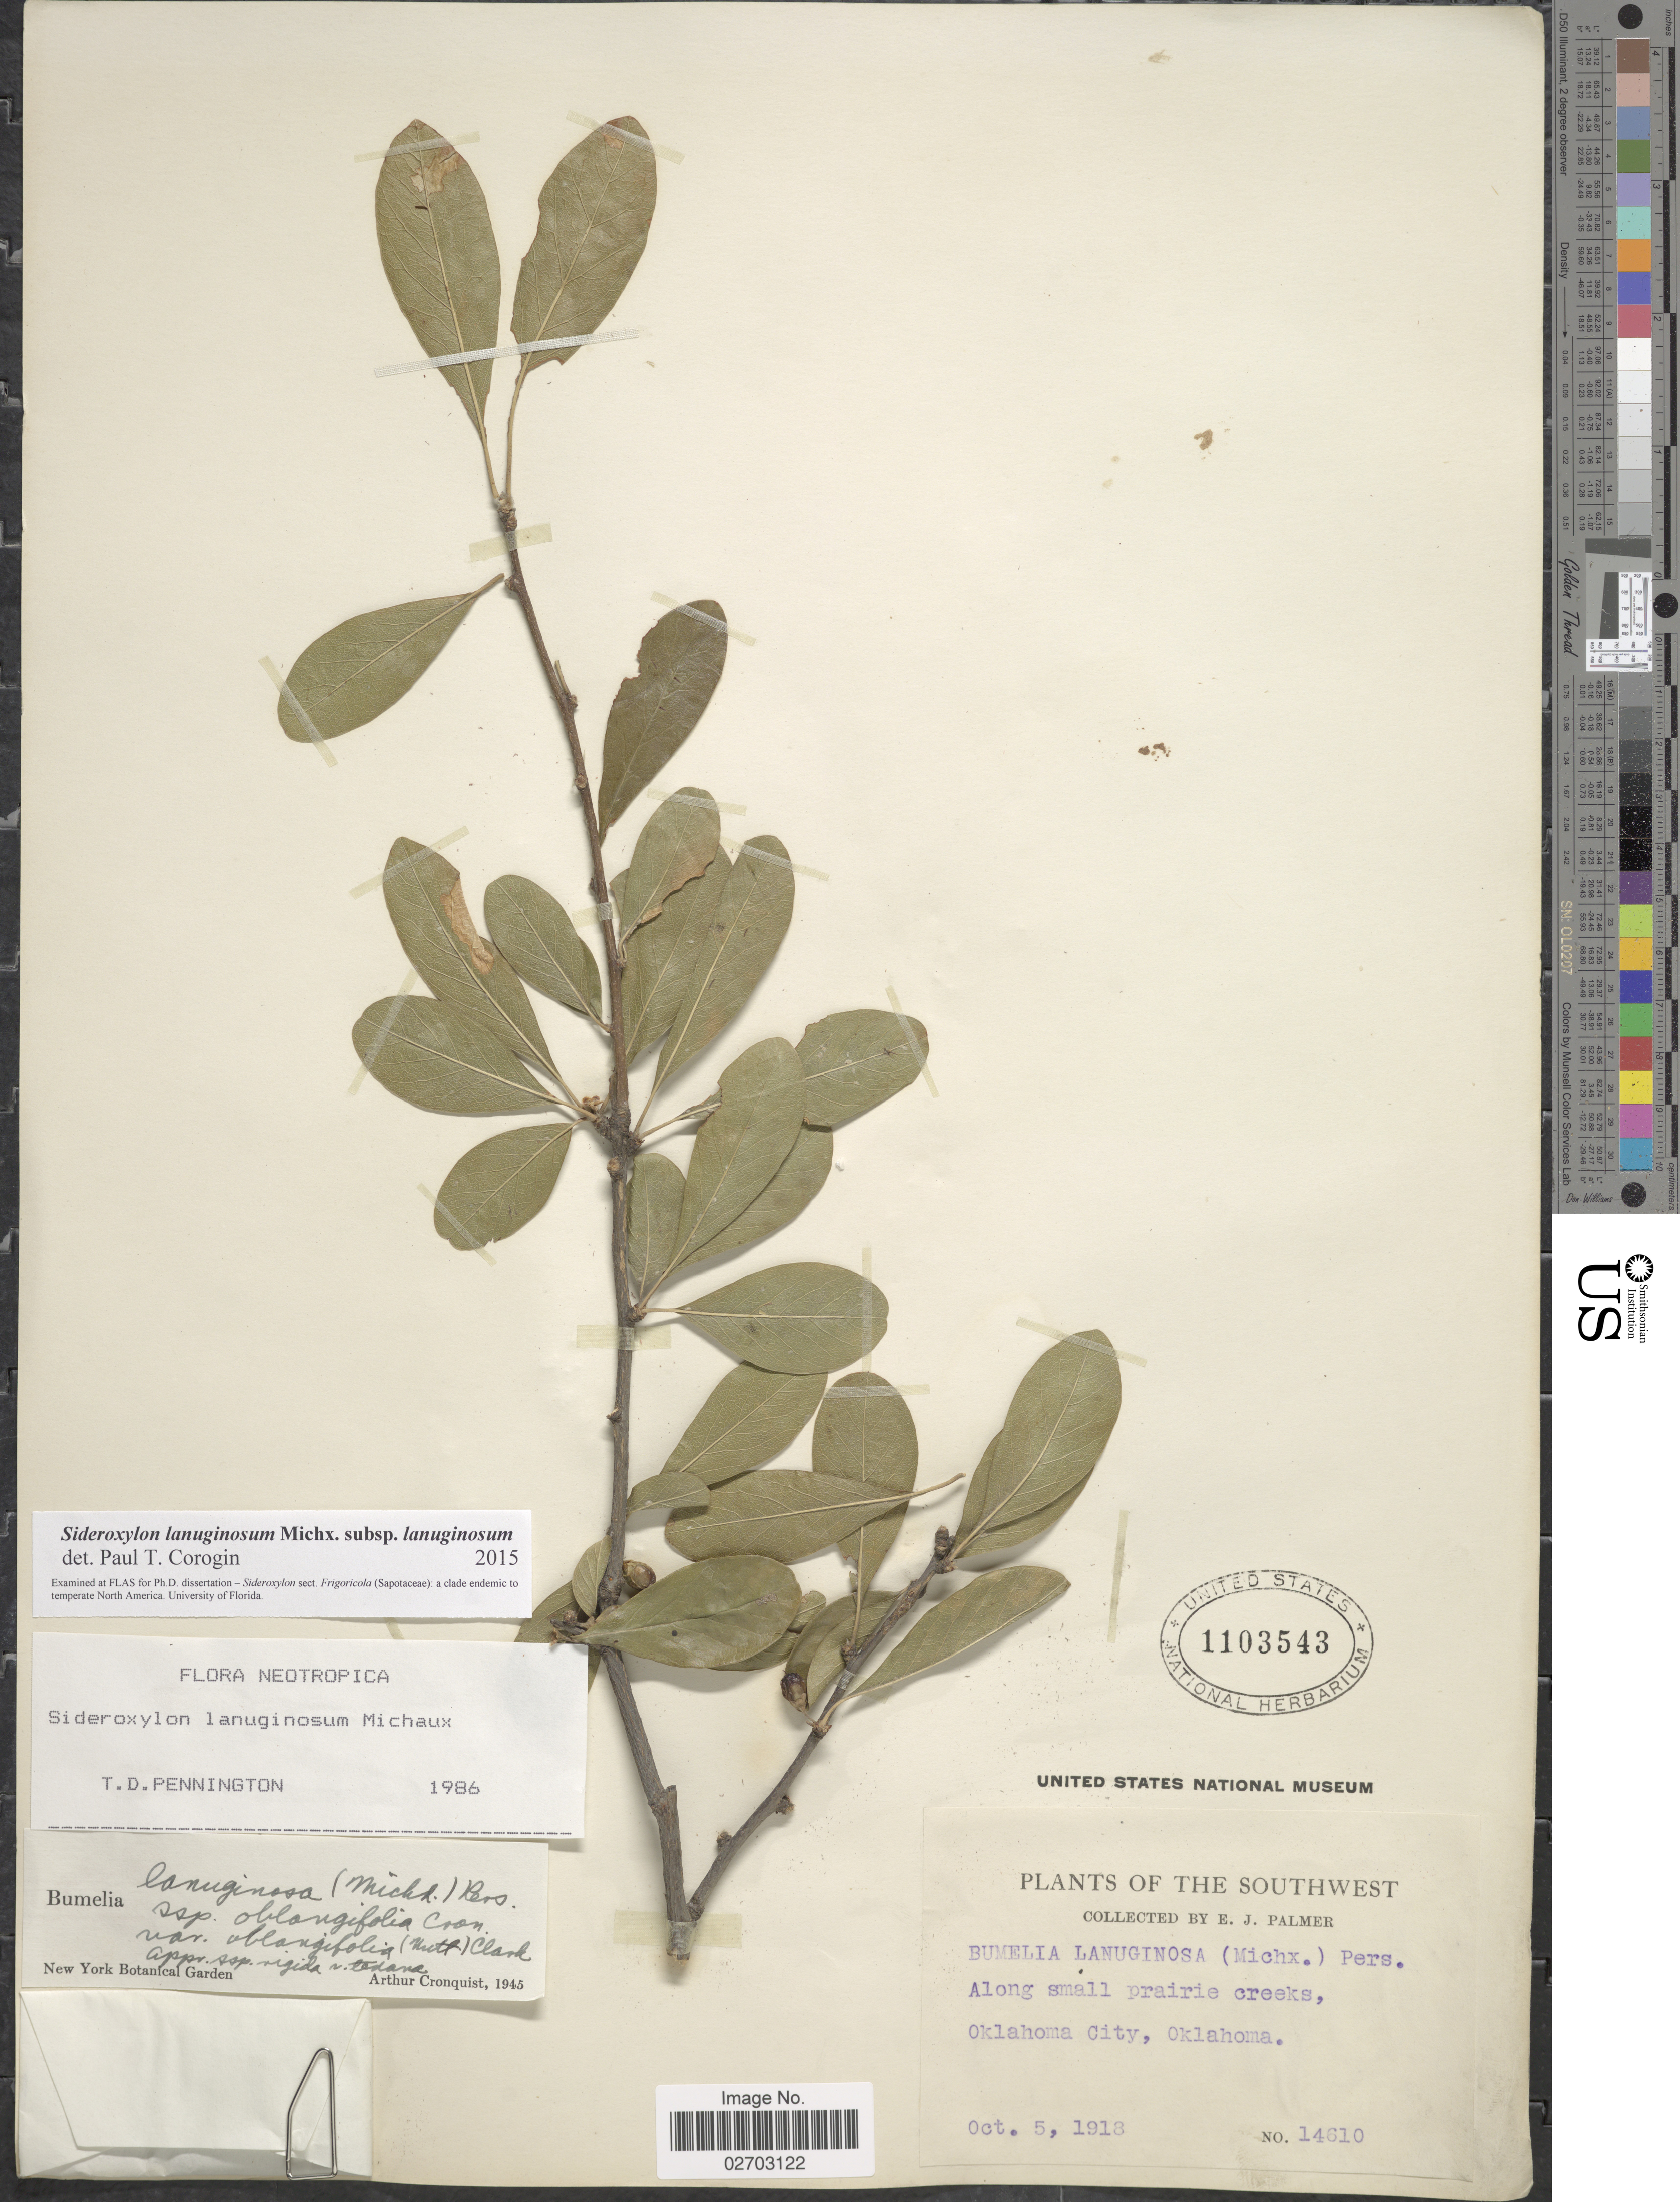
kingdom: Plantae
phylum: Tracheophyta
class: Magnoliopsida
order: Ericales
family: Sapotaceae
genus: Sideroxylon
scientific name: Sideroxylon lanuginosum subsp. lanuginosum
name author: Michx.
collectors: E. J. Palmer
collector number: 14610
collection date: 1918-10-05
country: United States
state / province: Oklahoma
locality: Southwest, along small prairie creeks, Oklahoma City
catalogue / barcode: US 1103543